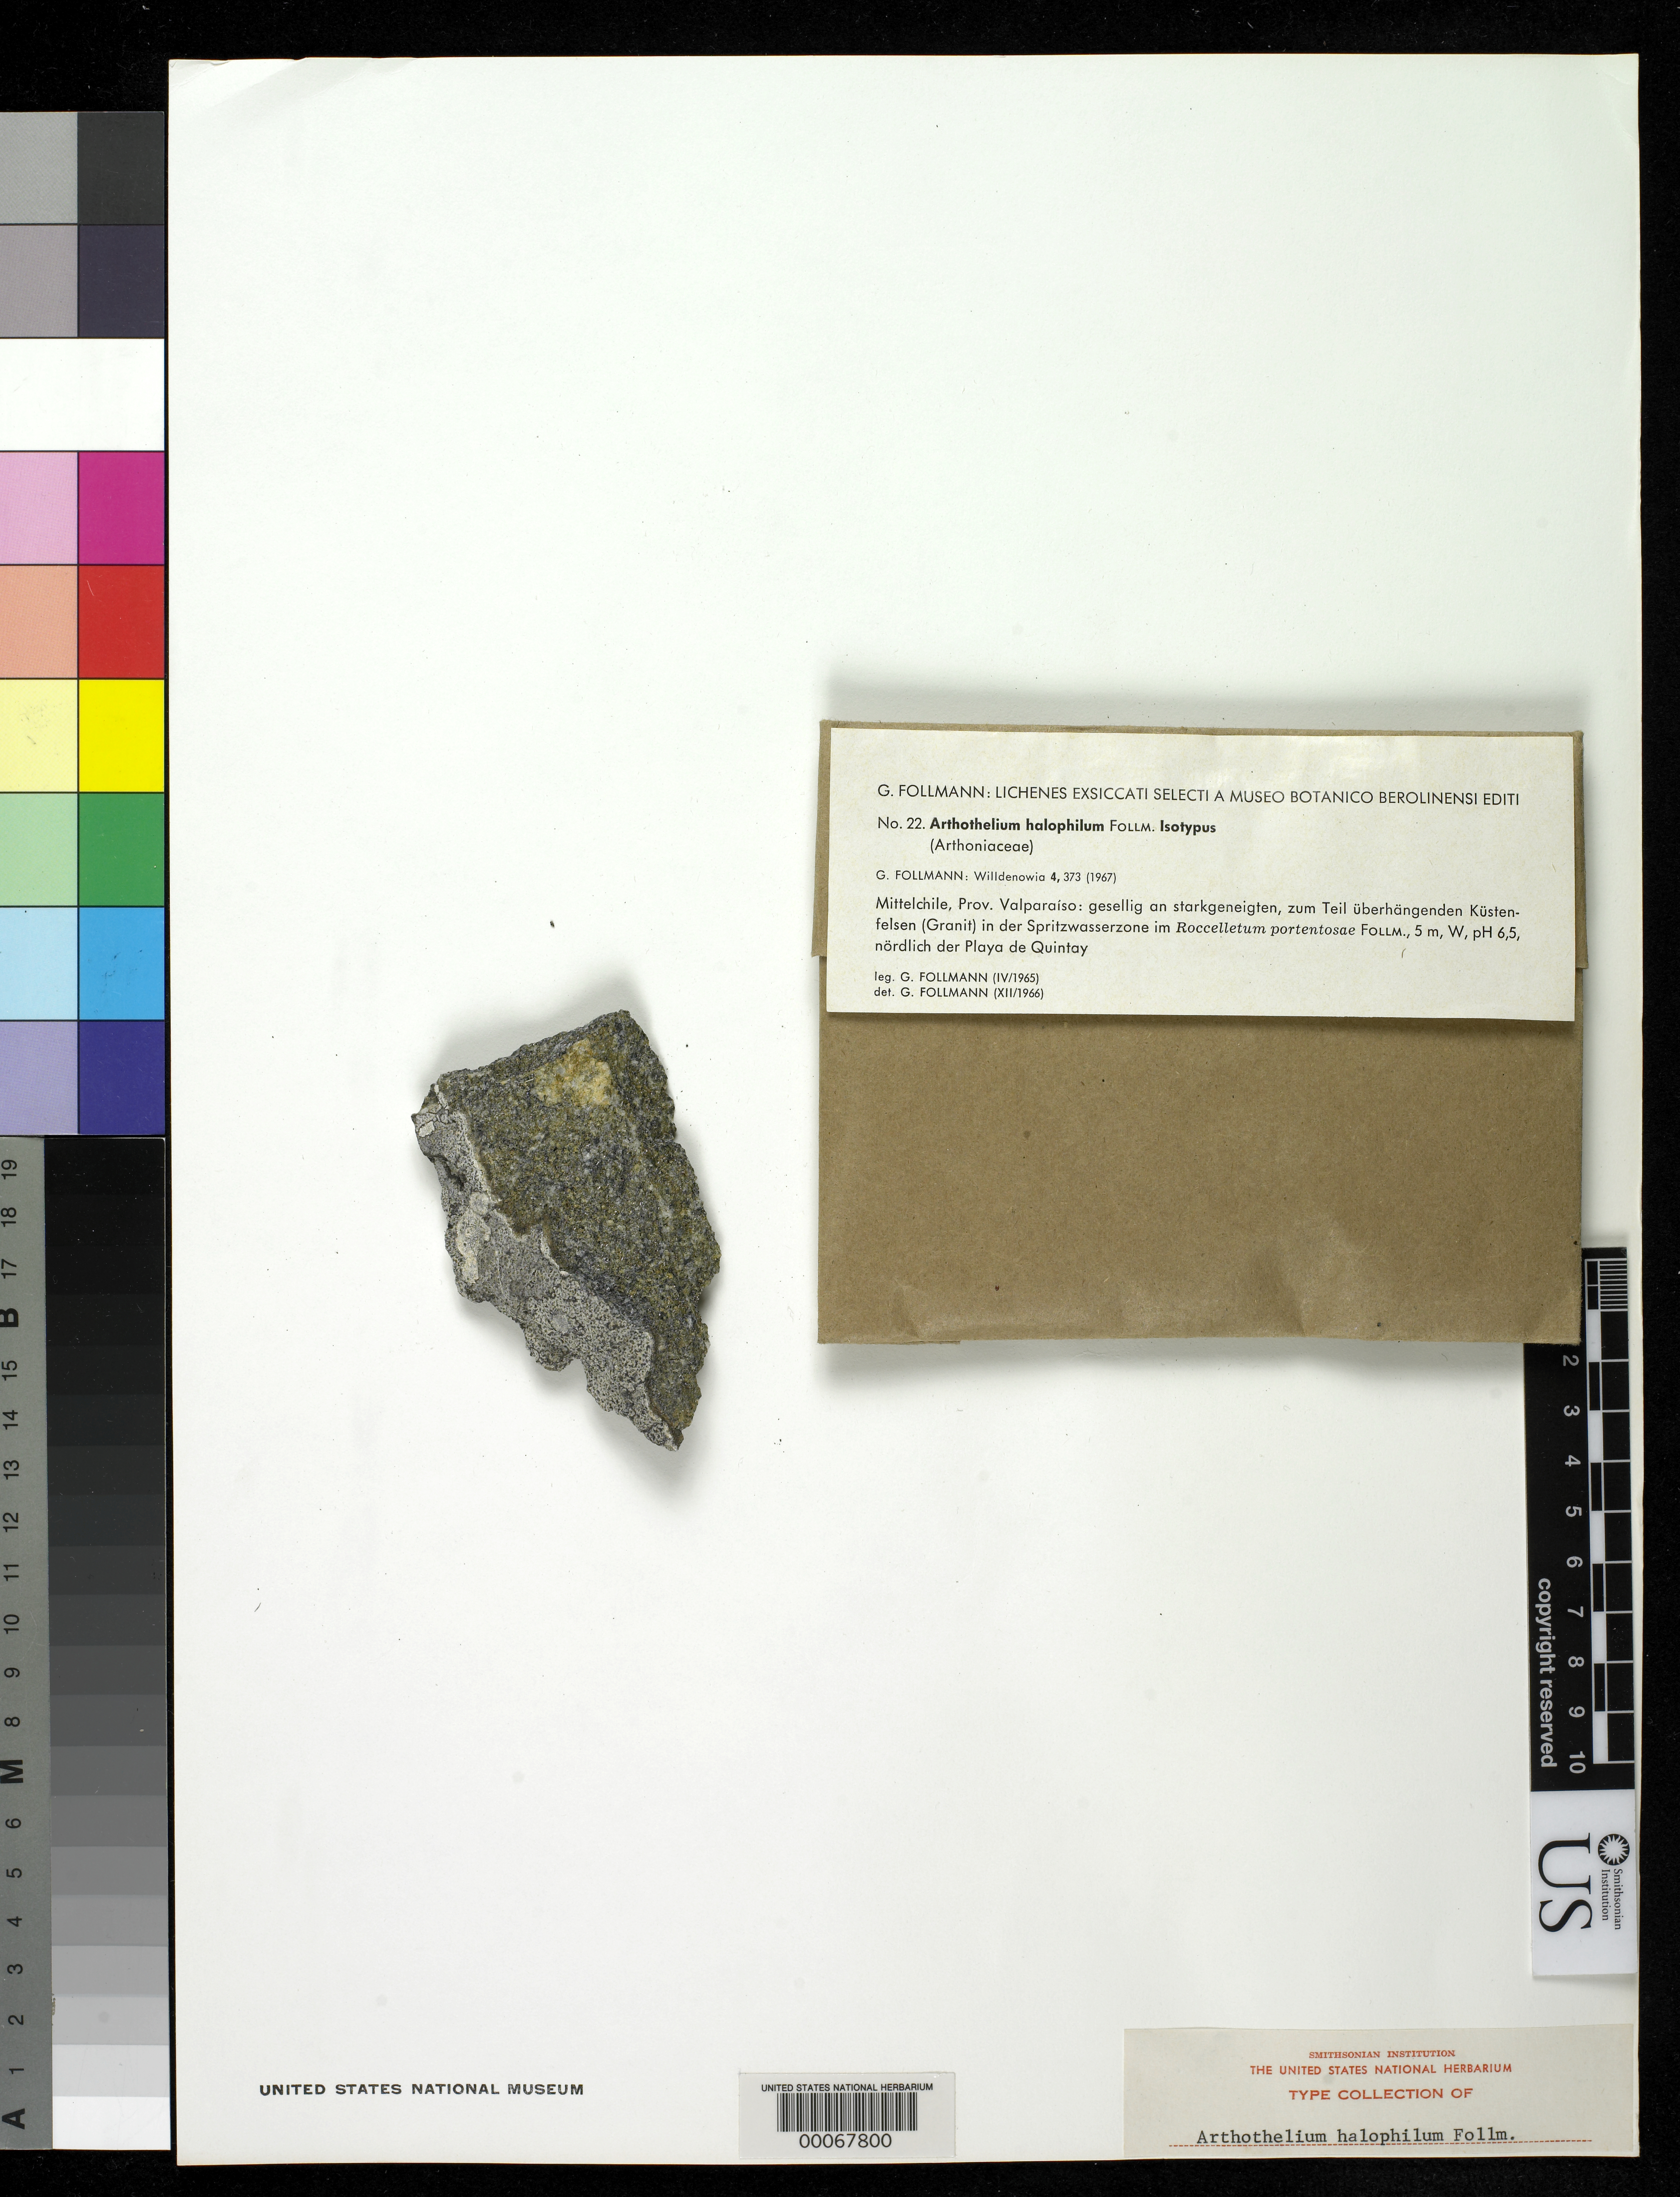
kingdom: Fungi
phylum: Ascomycota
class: Arthoniomycetes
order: Arthoniales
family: Arthoniaceae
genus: Arthothelium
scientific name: Arthothelium halophilum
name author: Follmann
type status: Isotype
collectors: G. Follmann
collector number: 22 Follm. Exs.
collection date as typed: Apr 1965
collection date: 1965-04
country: Chile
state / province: Valparaíso (V)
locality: Quintay prope Valparaiso. [Quintay near Valparaiso.]